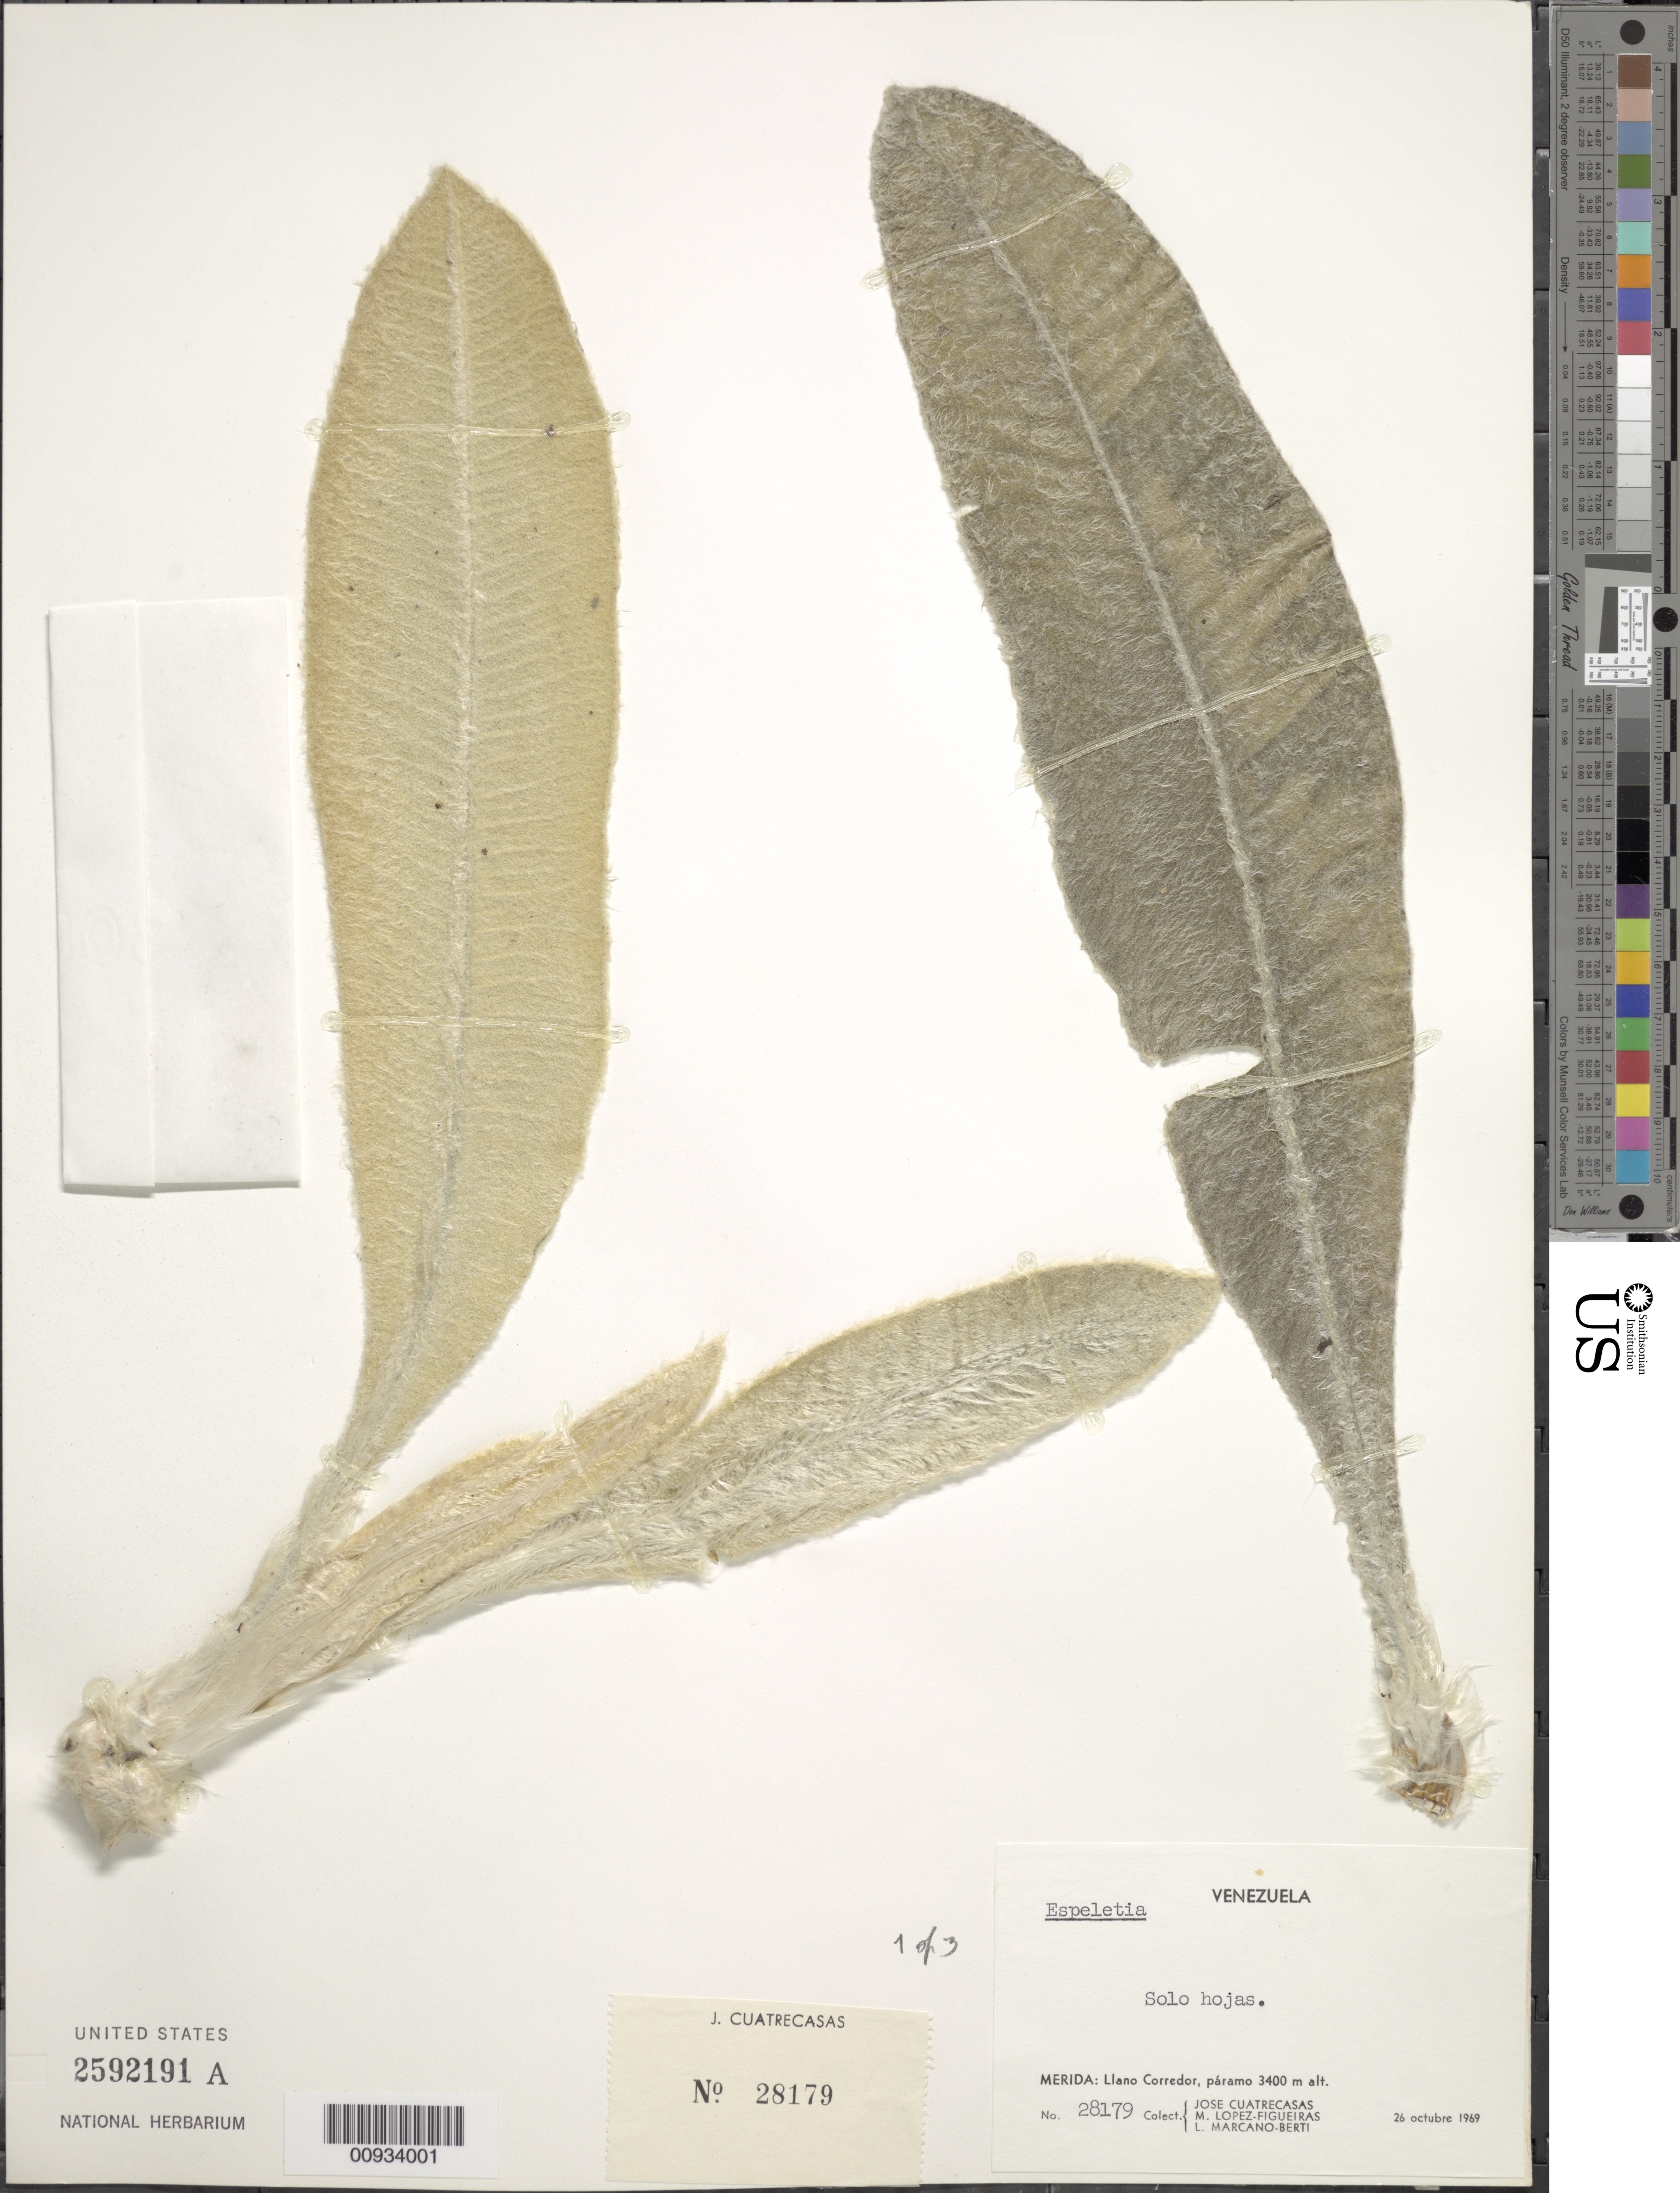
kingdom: Plantae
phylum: Tracheophyta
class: Magnoliopsida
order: Asterales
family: Asteraceae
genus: Espeletia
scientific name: Espeletia sp.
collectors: J. Cuatrecasas, M. López Figueiras & L. Marcano-Berti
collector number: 28179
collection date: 1969-10-26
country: Venezuela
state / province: Mérida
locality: Llano Corredor, paramo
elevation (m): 3400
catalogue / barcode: US 2592191A